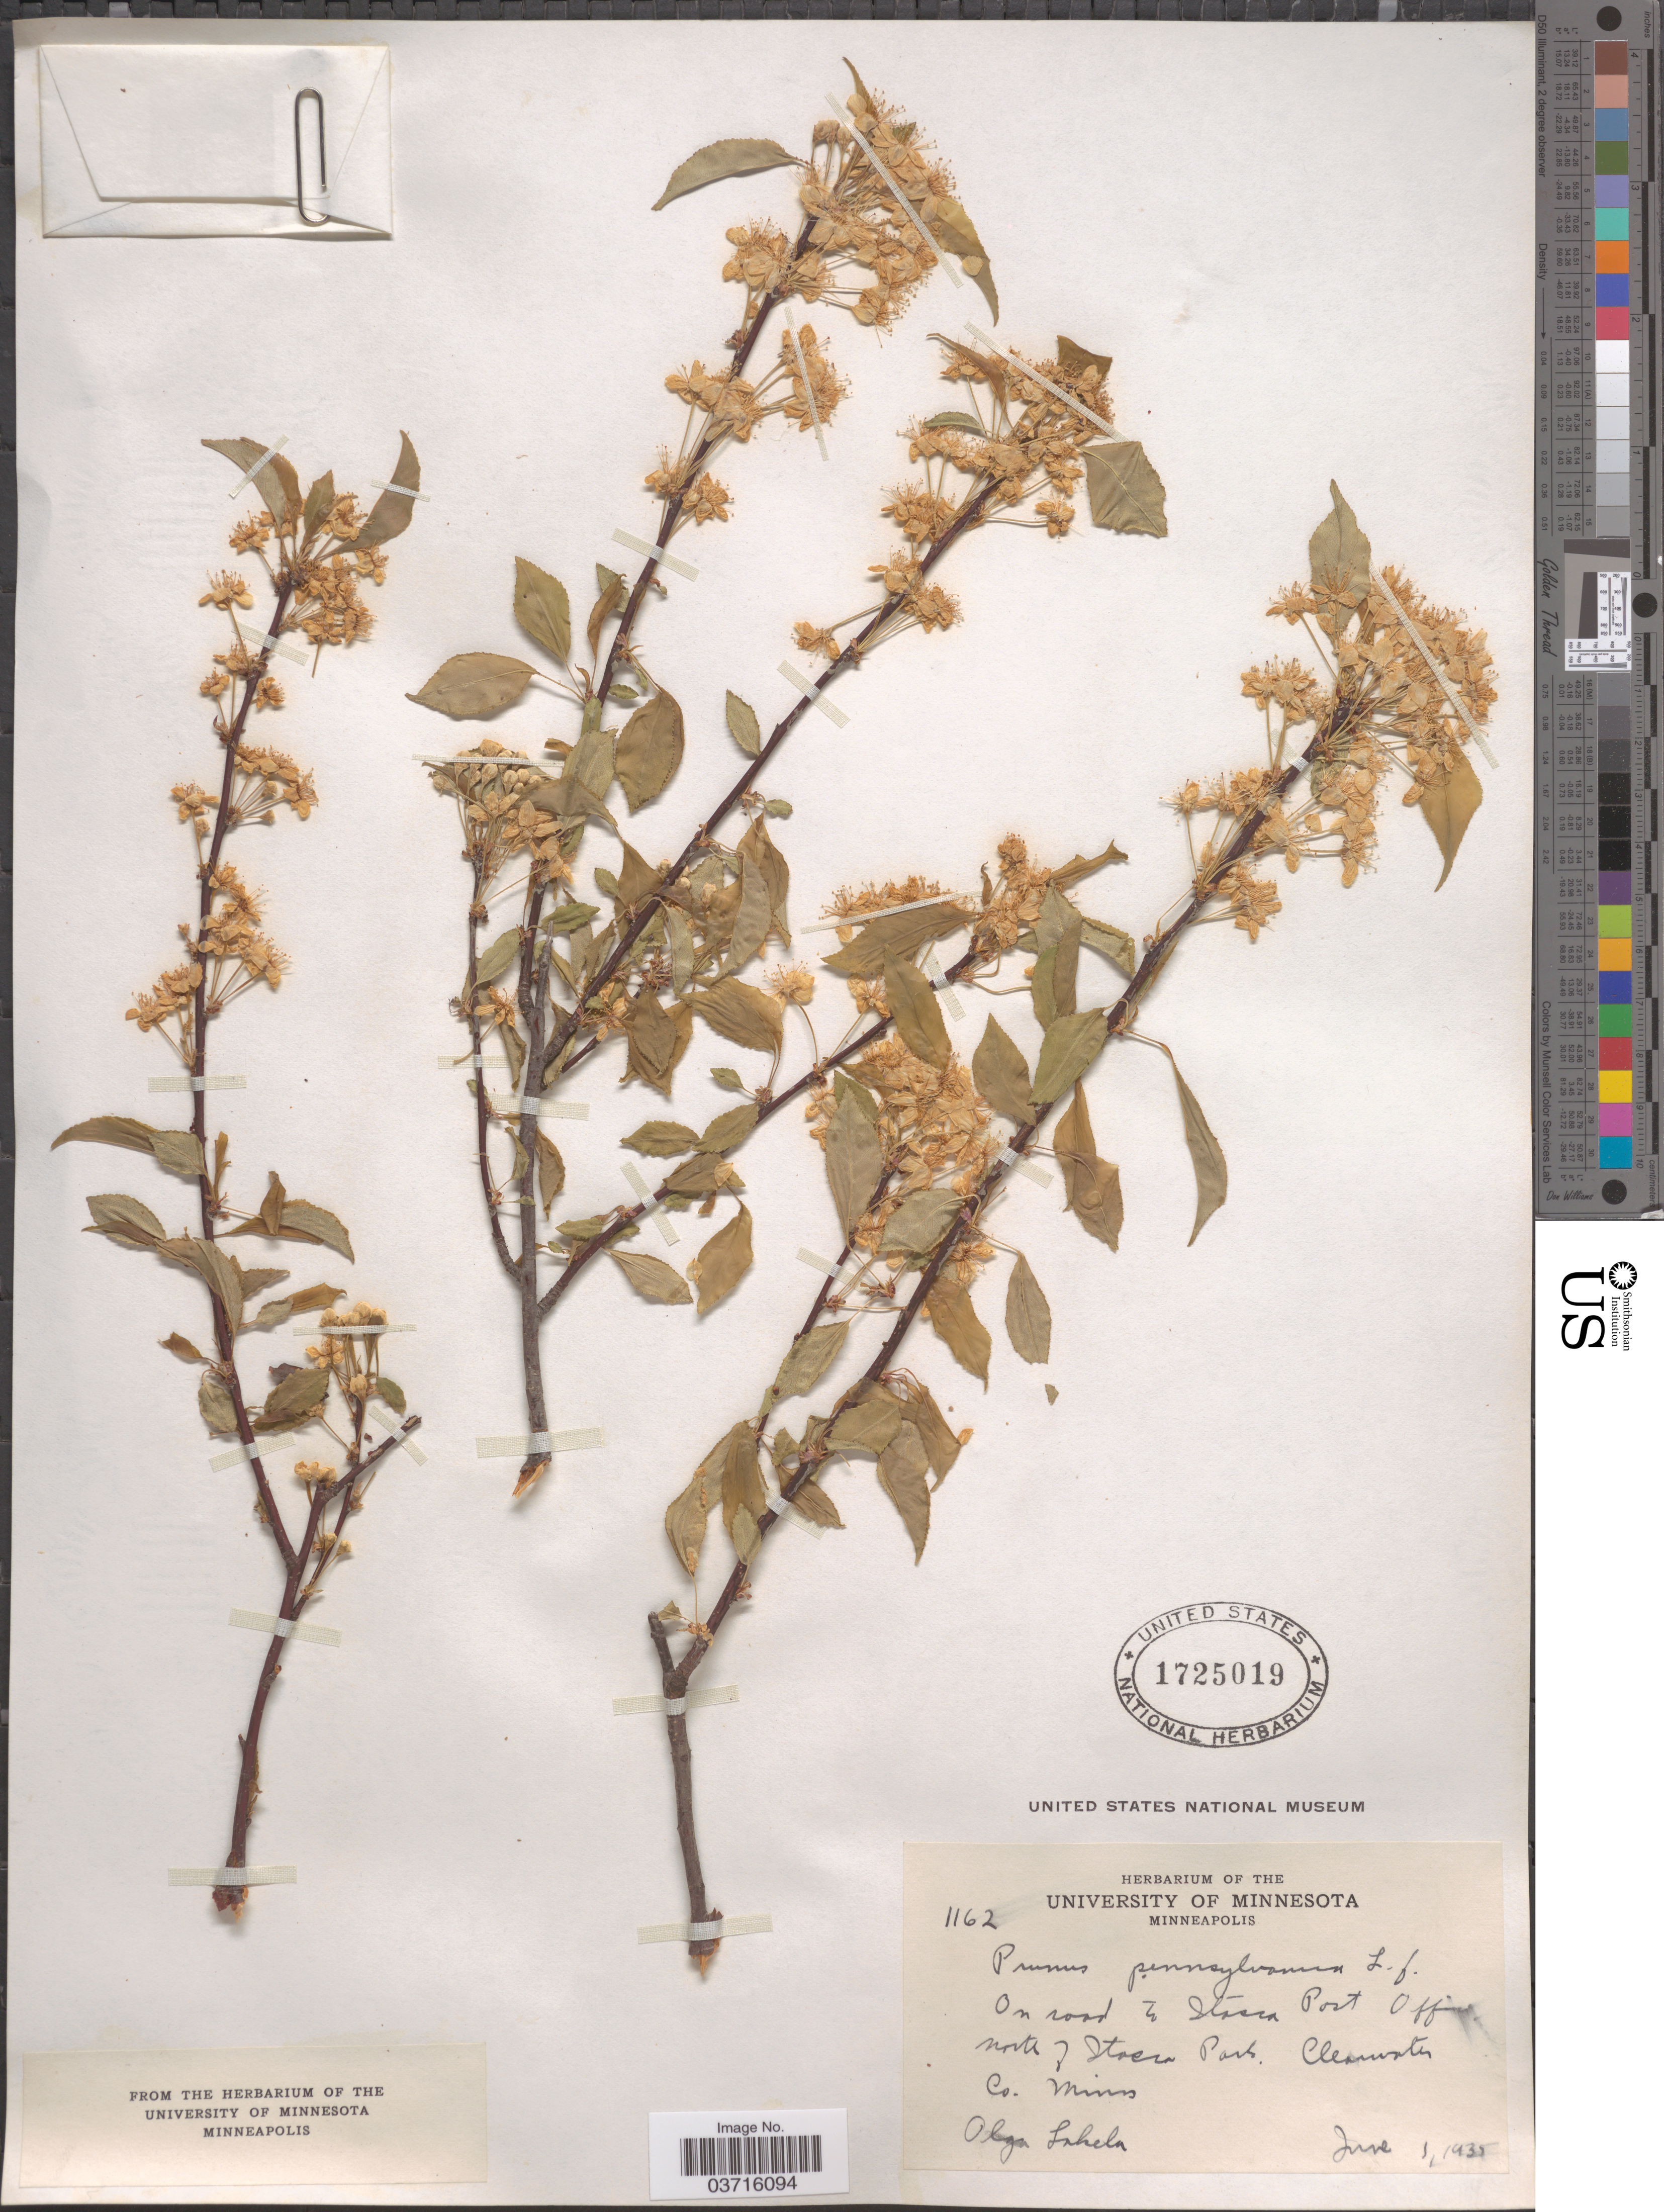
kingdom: Plantae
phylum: Tracheophyta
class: Magnoliopsida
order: Rosales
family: Rosaceae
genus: Prunus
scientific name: Prunus pensylvanica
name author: L. f.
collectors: O. K. Lakela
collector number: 1162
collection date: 1935-06-01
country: United States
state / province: Minnesota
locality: On road to Itasca Post Office, route of Itasca Park. Clearwater Co.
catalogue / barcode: US 1725019